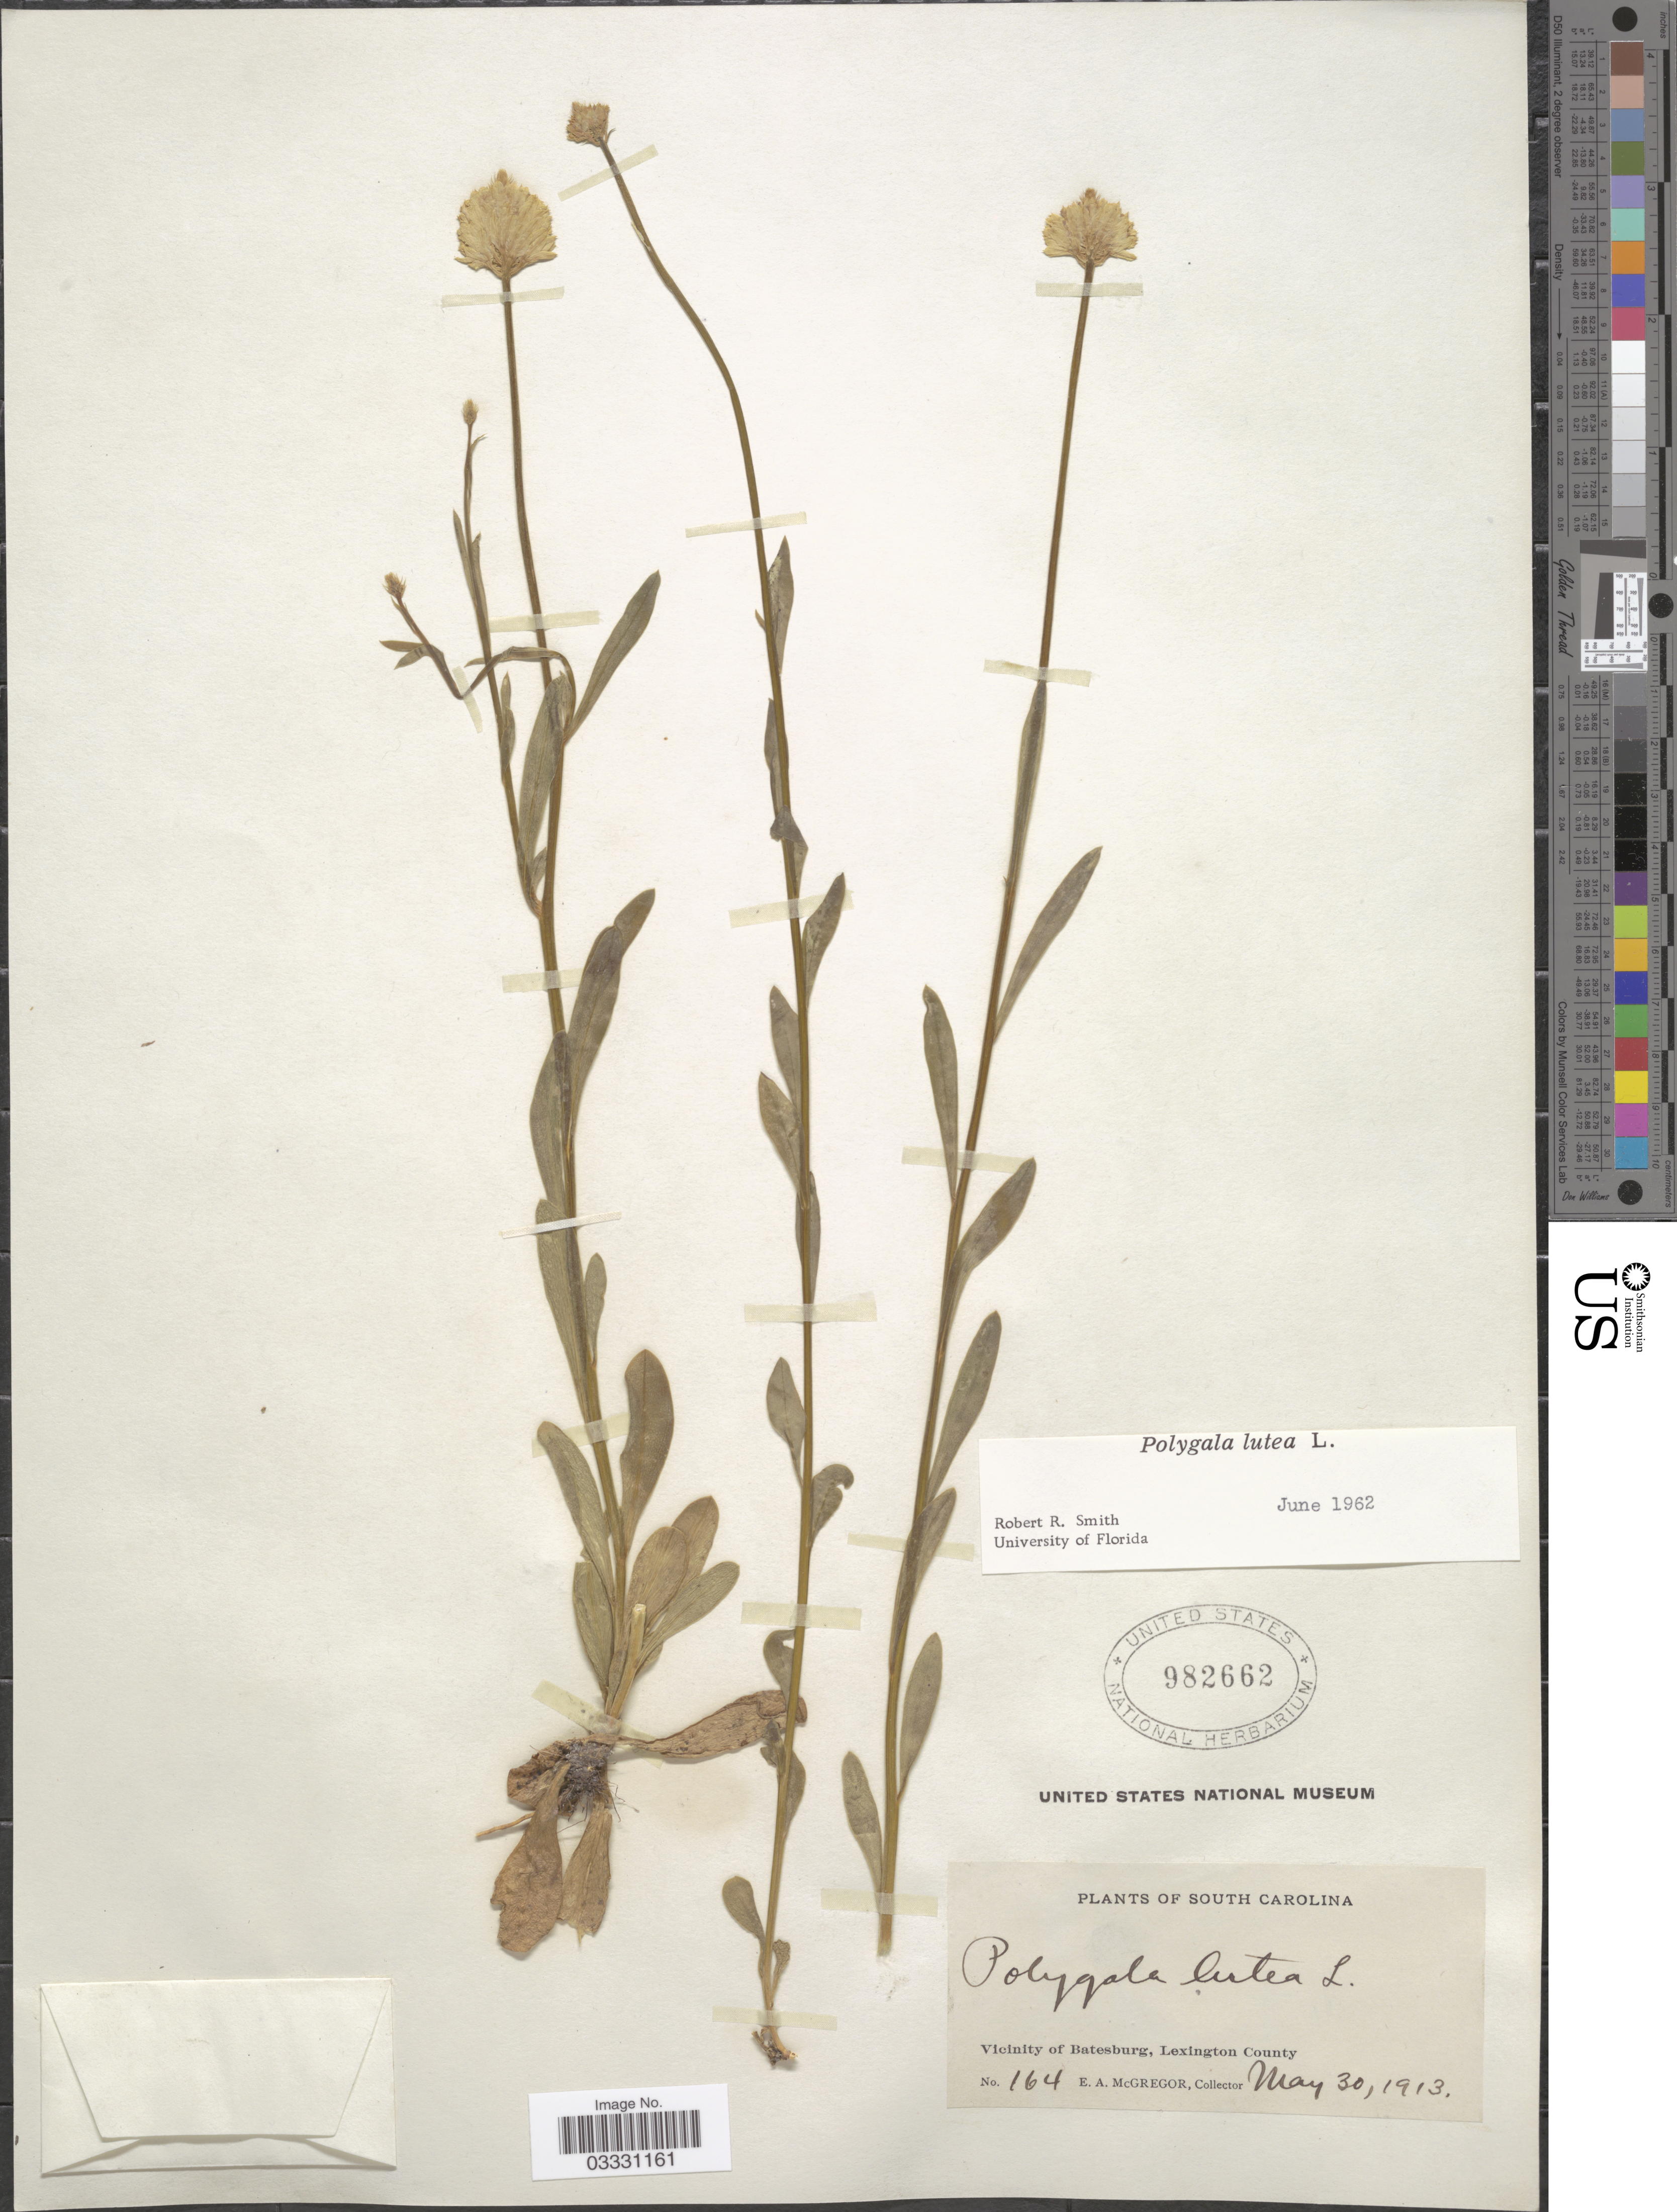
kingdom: Plantae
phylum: Tracheophyta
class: Magnoliopsida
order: Fabales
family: Polygalaceae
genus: Polygala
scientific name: Polygala lutea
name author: L.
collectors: E. A. McGregor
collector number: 164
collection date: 1913-05-30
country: United States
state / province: South Carolina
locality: Vicinity of Batesburg, Lexington County.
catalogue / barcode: US 982662